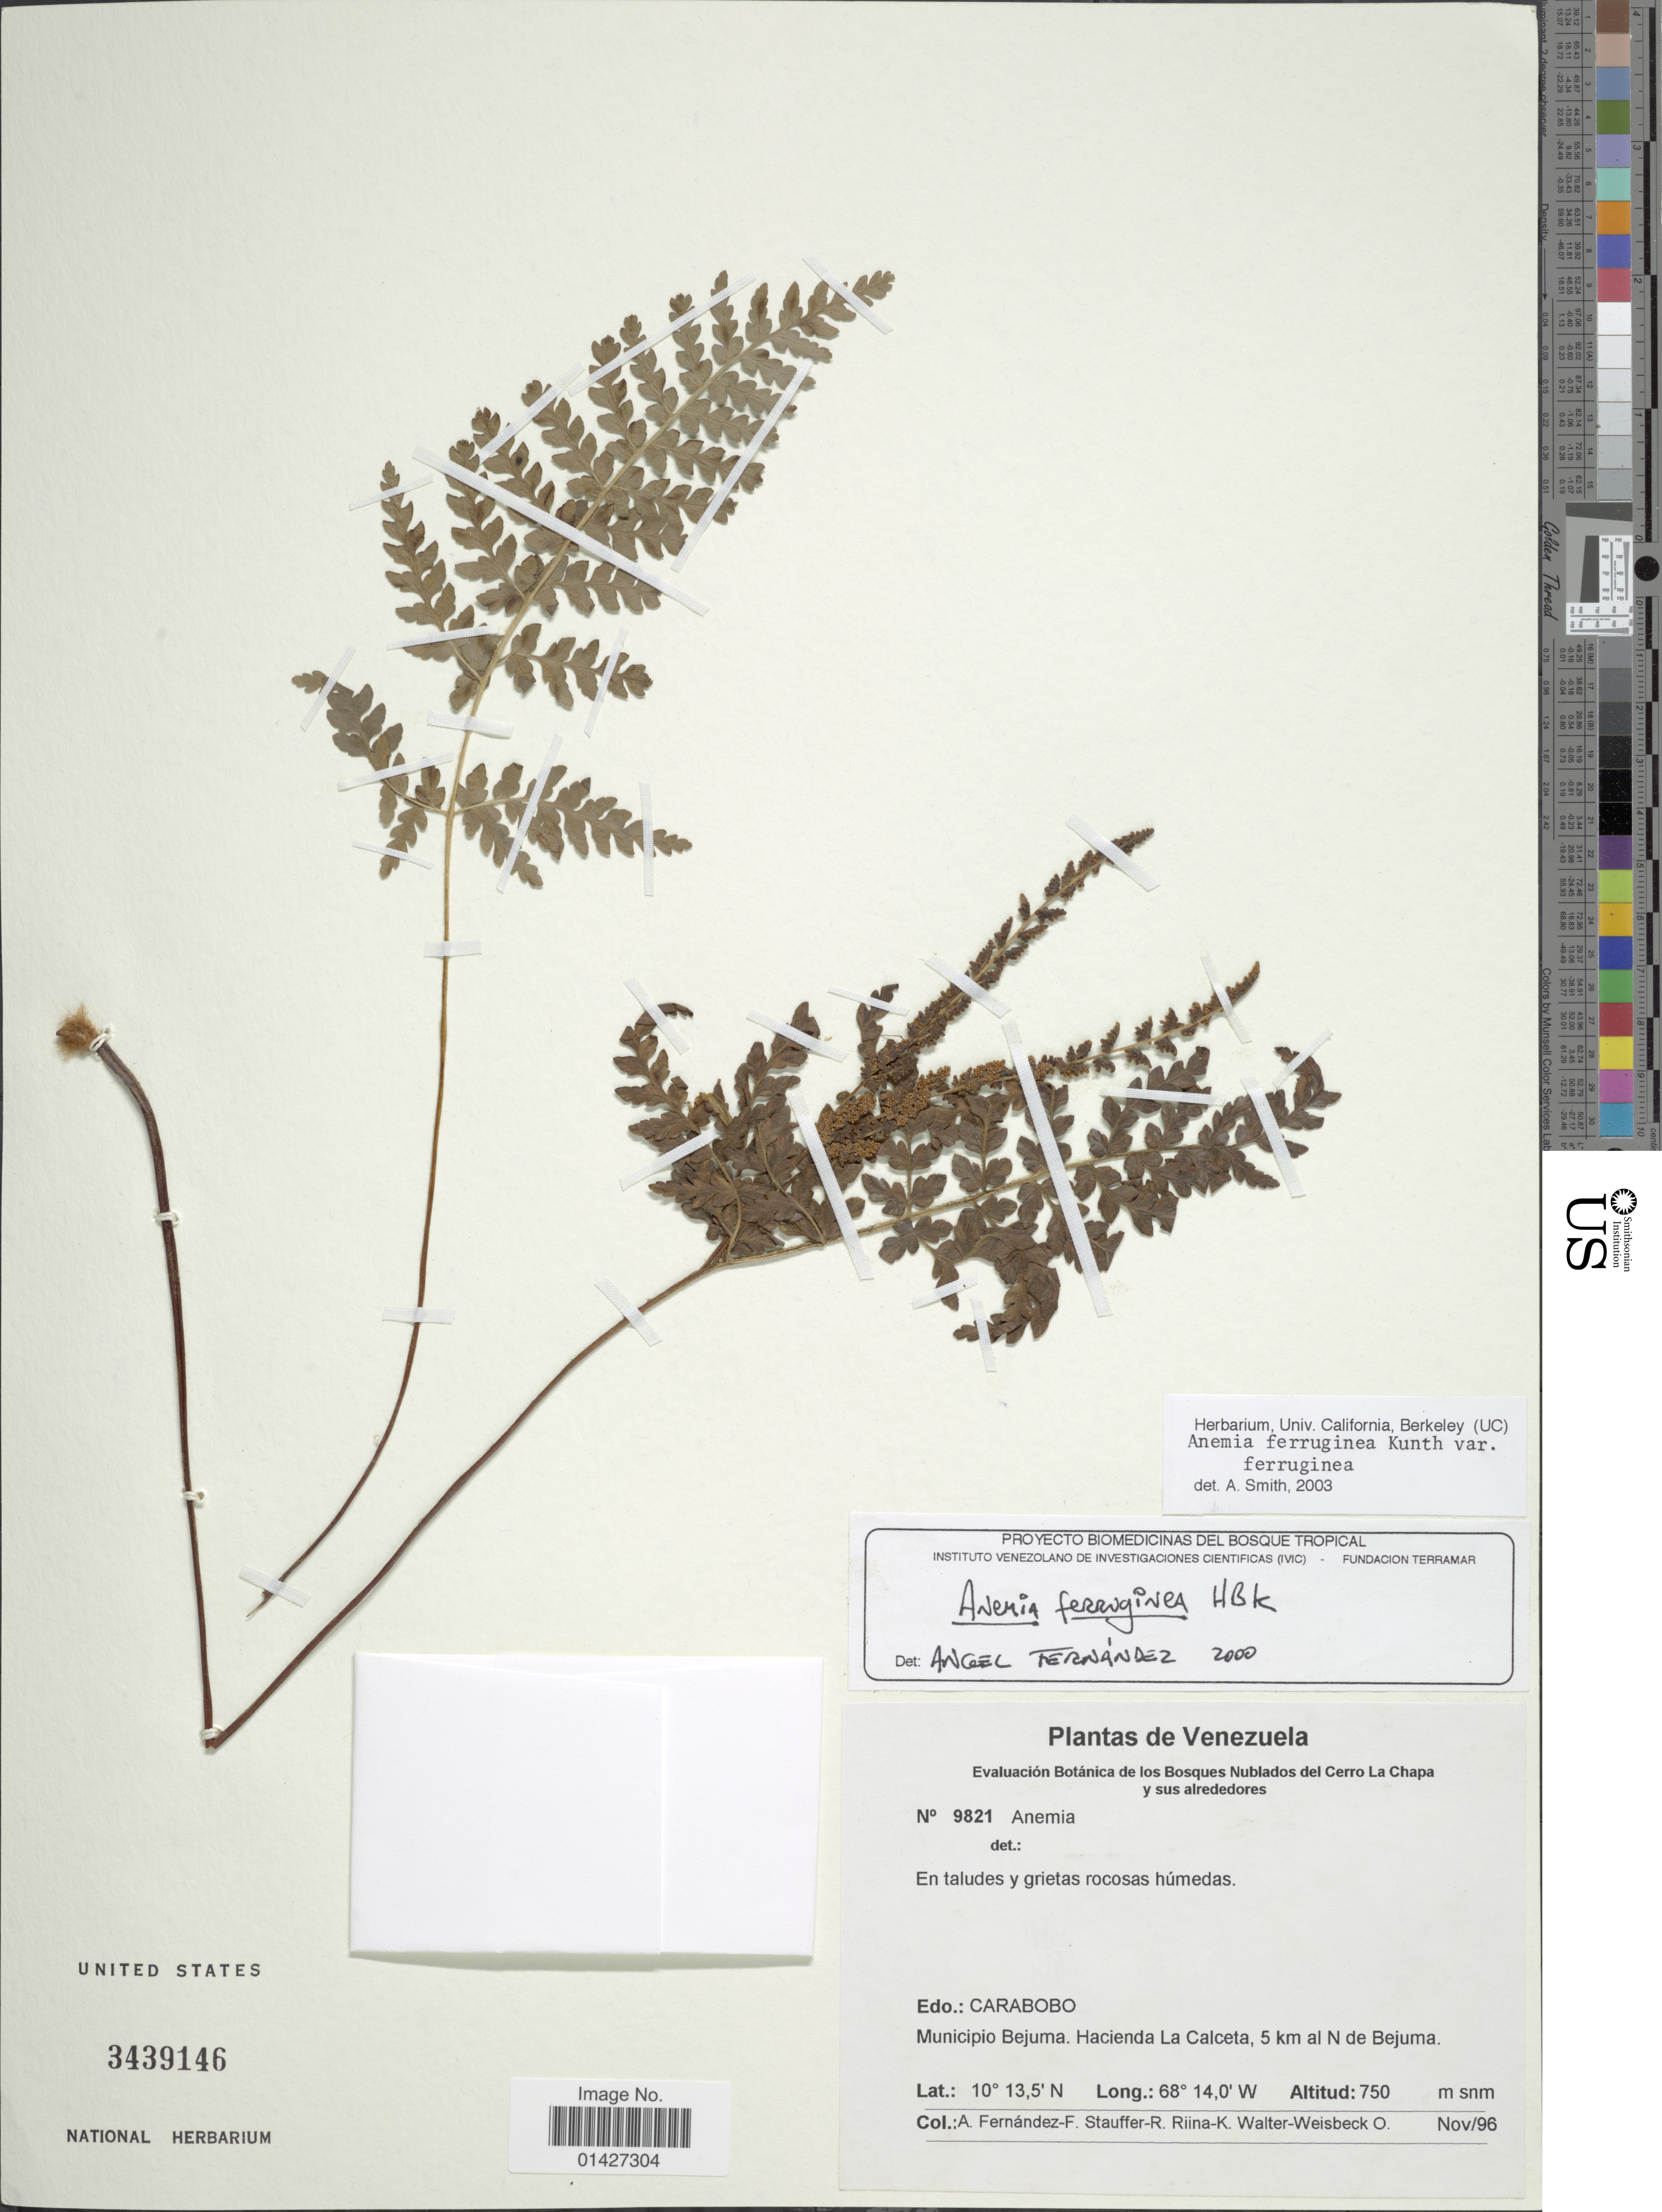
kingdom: Plantae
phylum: Tracheophyta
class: Polypodiopsida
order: Schizaeales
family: Anemiaceae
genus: Anemia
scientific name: Anemia ferruginea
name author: Kunth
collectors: A. Fernández F., Stauffer-R., K. Riina & O. Walter-Weisbeck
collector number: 9821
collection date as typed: Transcribed d/m/y: /11/96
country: Venezuela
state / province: Carabobo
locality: Municipio Bejuma. Hacienda. La Calceta, 5 km al N de Bejuma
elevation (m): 750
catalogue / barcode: US 3439146